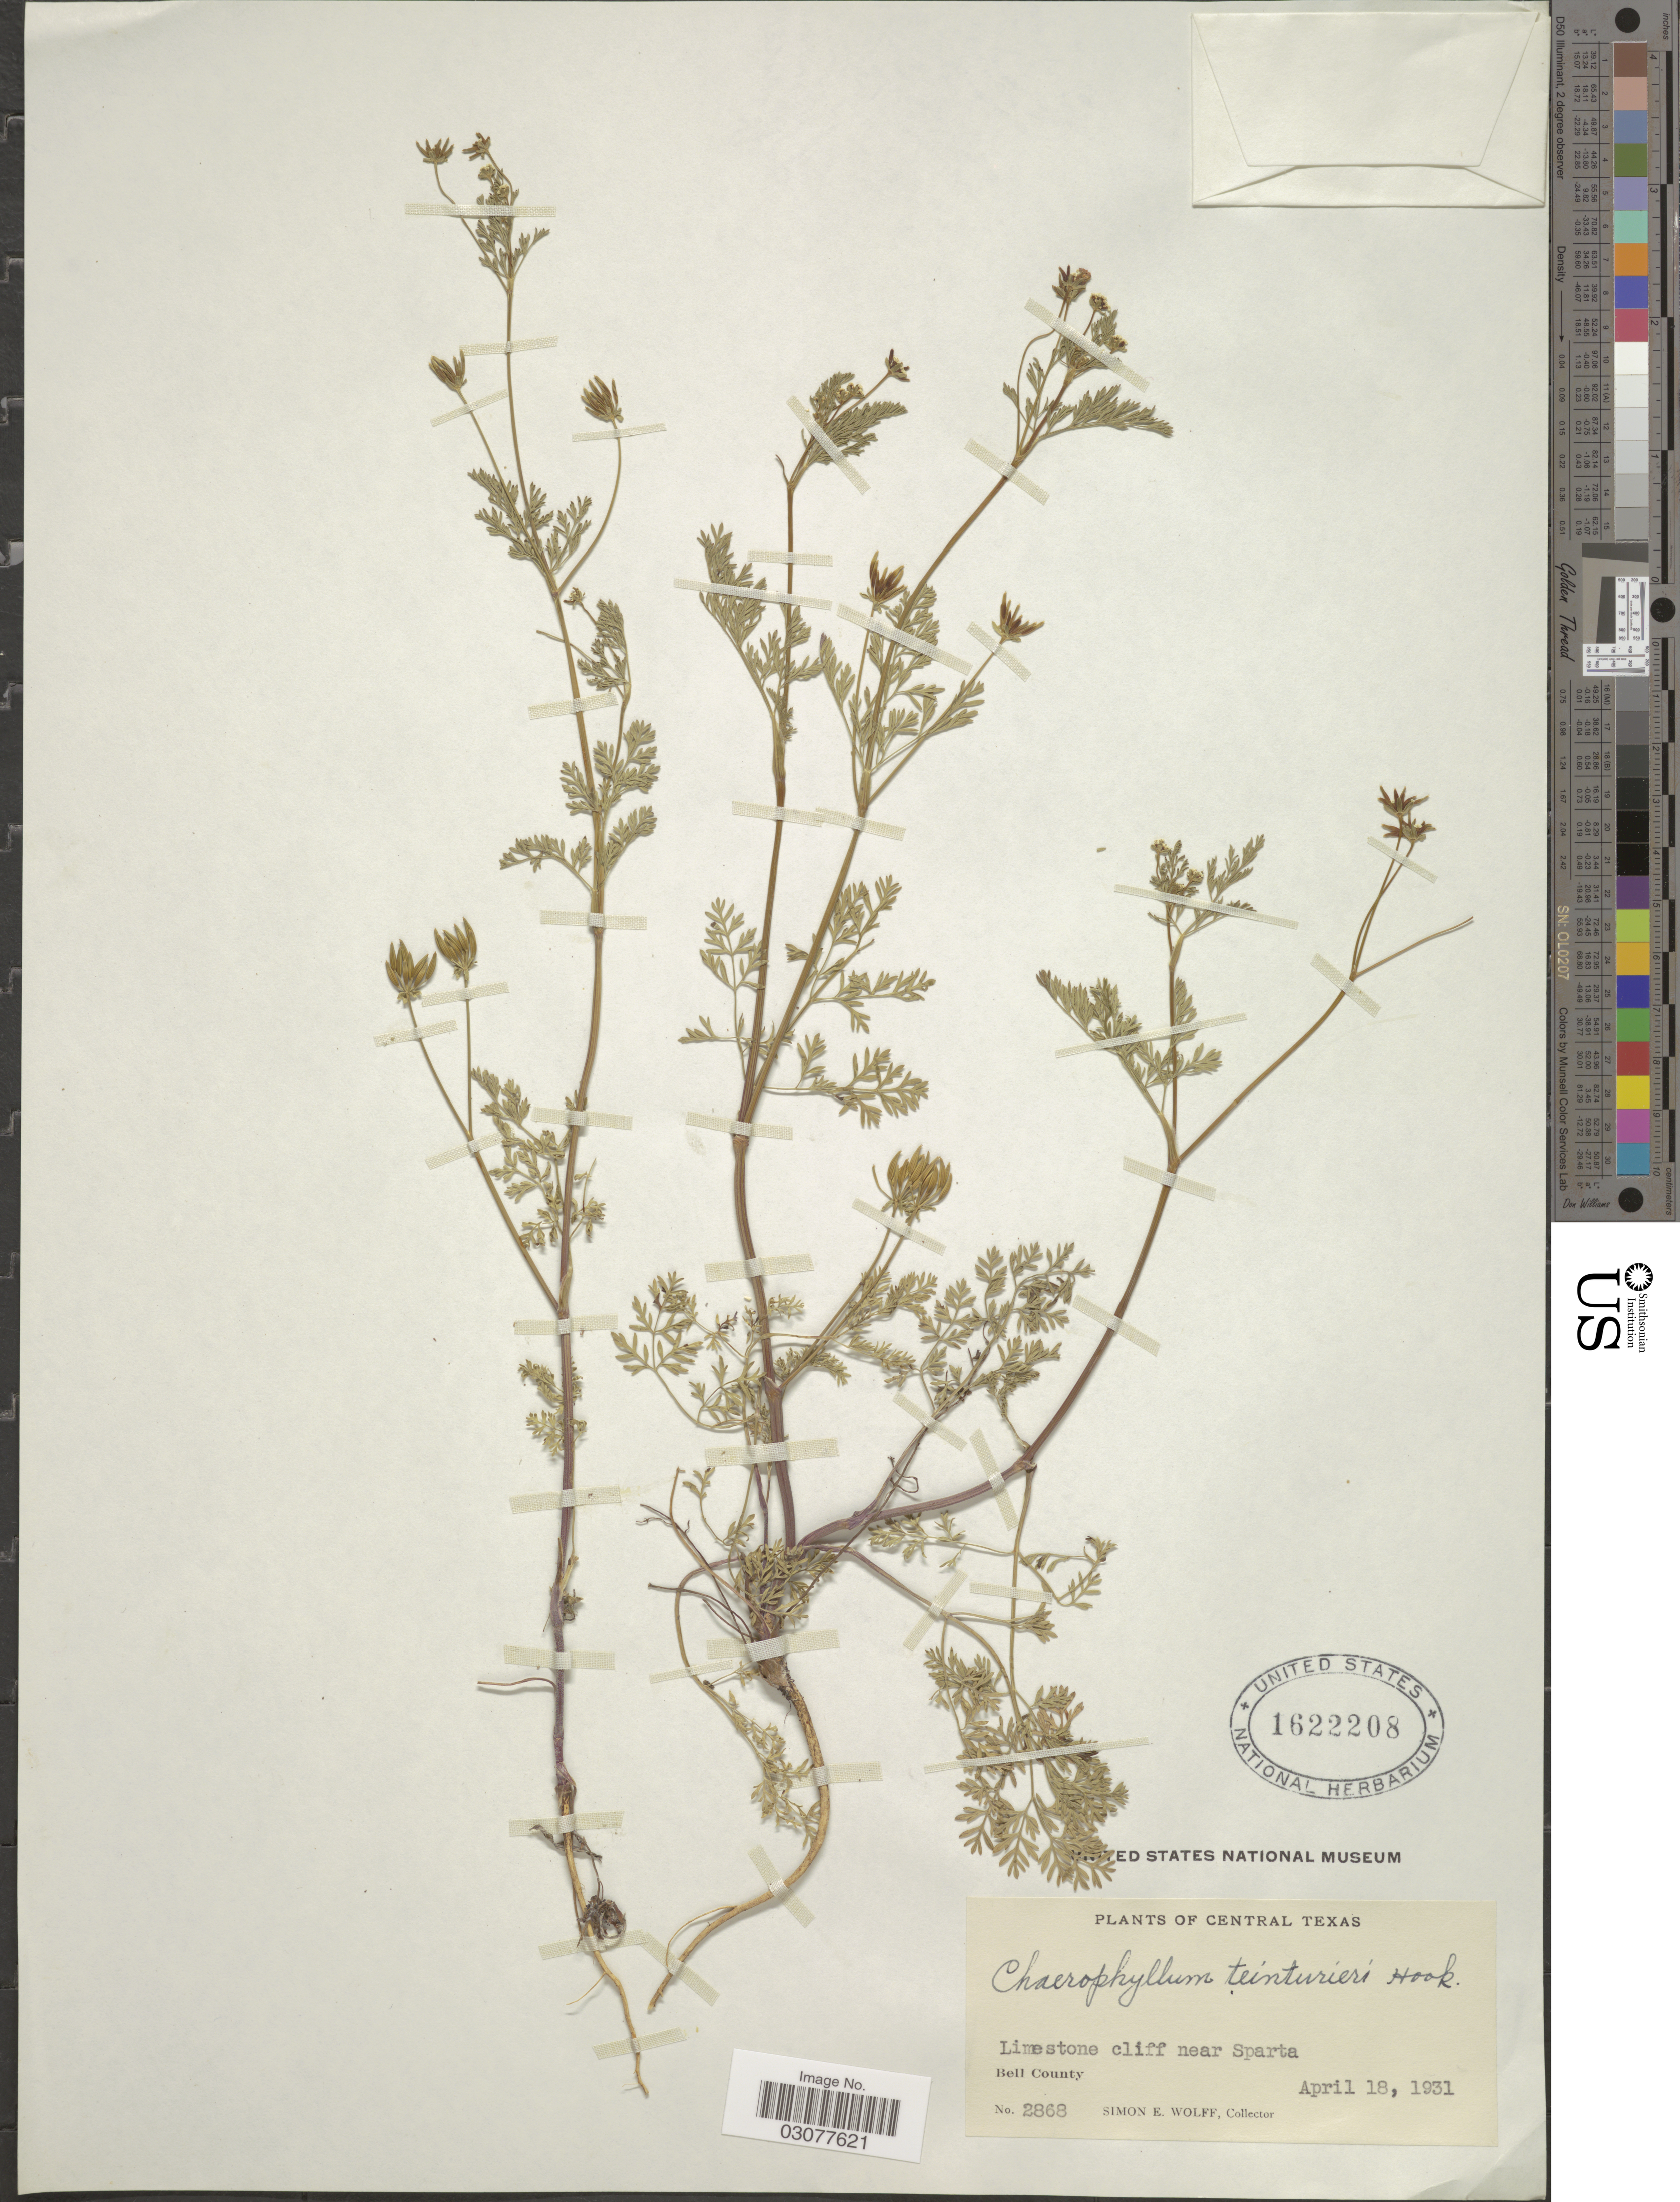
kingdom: Plantae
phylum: Tracheophyta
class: Magnoliopsida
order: Apiales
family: Apiaceae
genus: Chaerophyllum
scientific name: Chaerophyllum texanum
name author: J.M. Coult. & Rose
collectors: S. E. Wolff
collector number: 2868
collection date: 1931-04-18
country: United States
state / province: Texas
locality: Central Texas, Limestone cliff near Sparta, Bell County.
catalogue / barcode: US 1622208